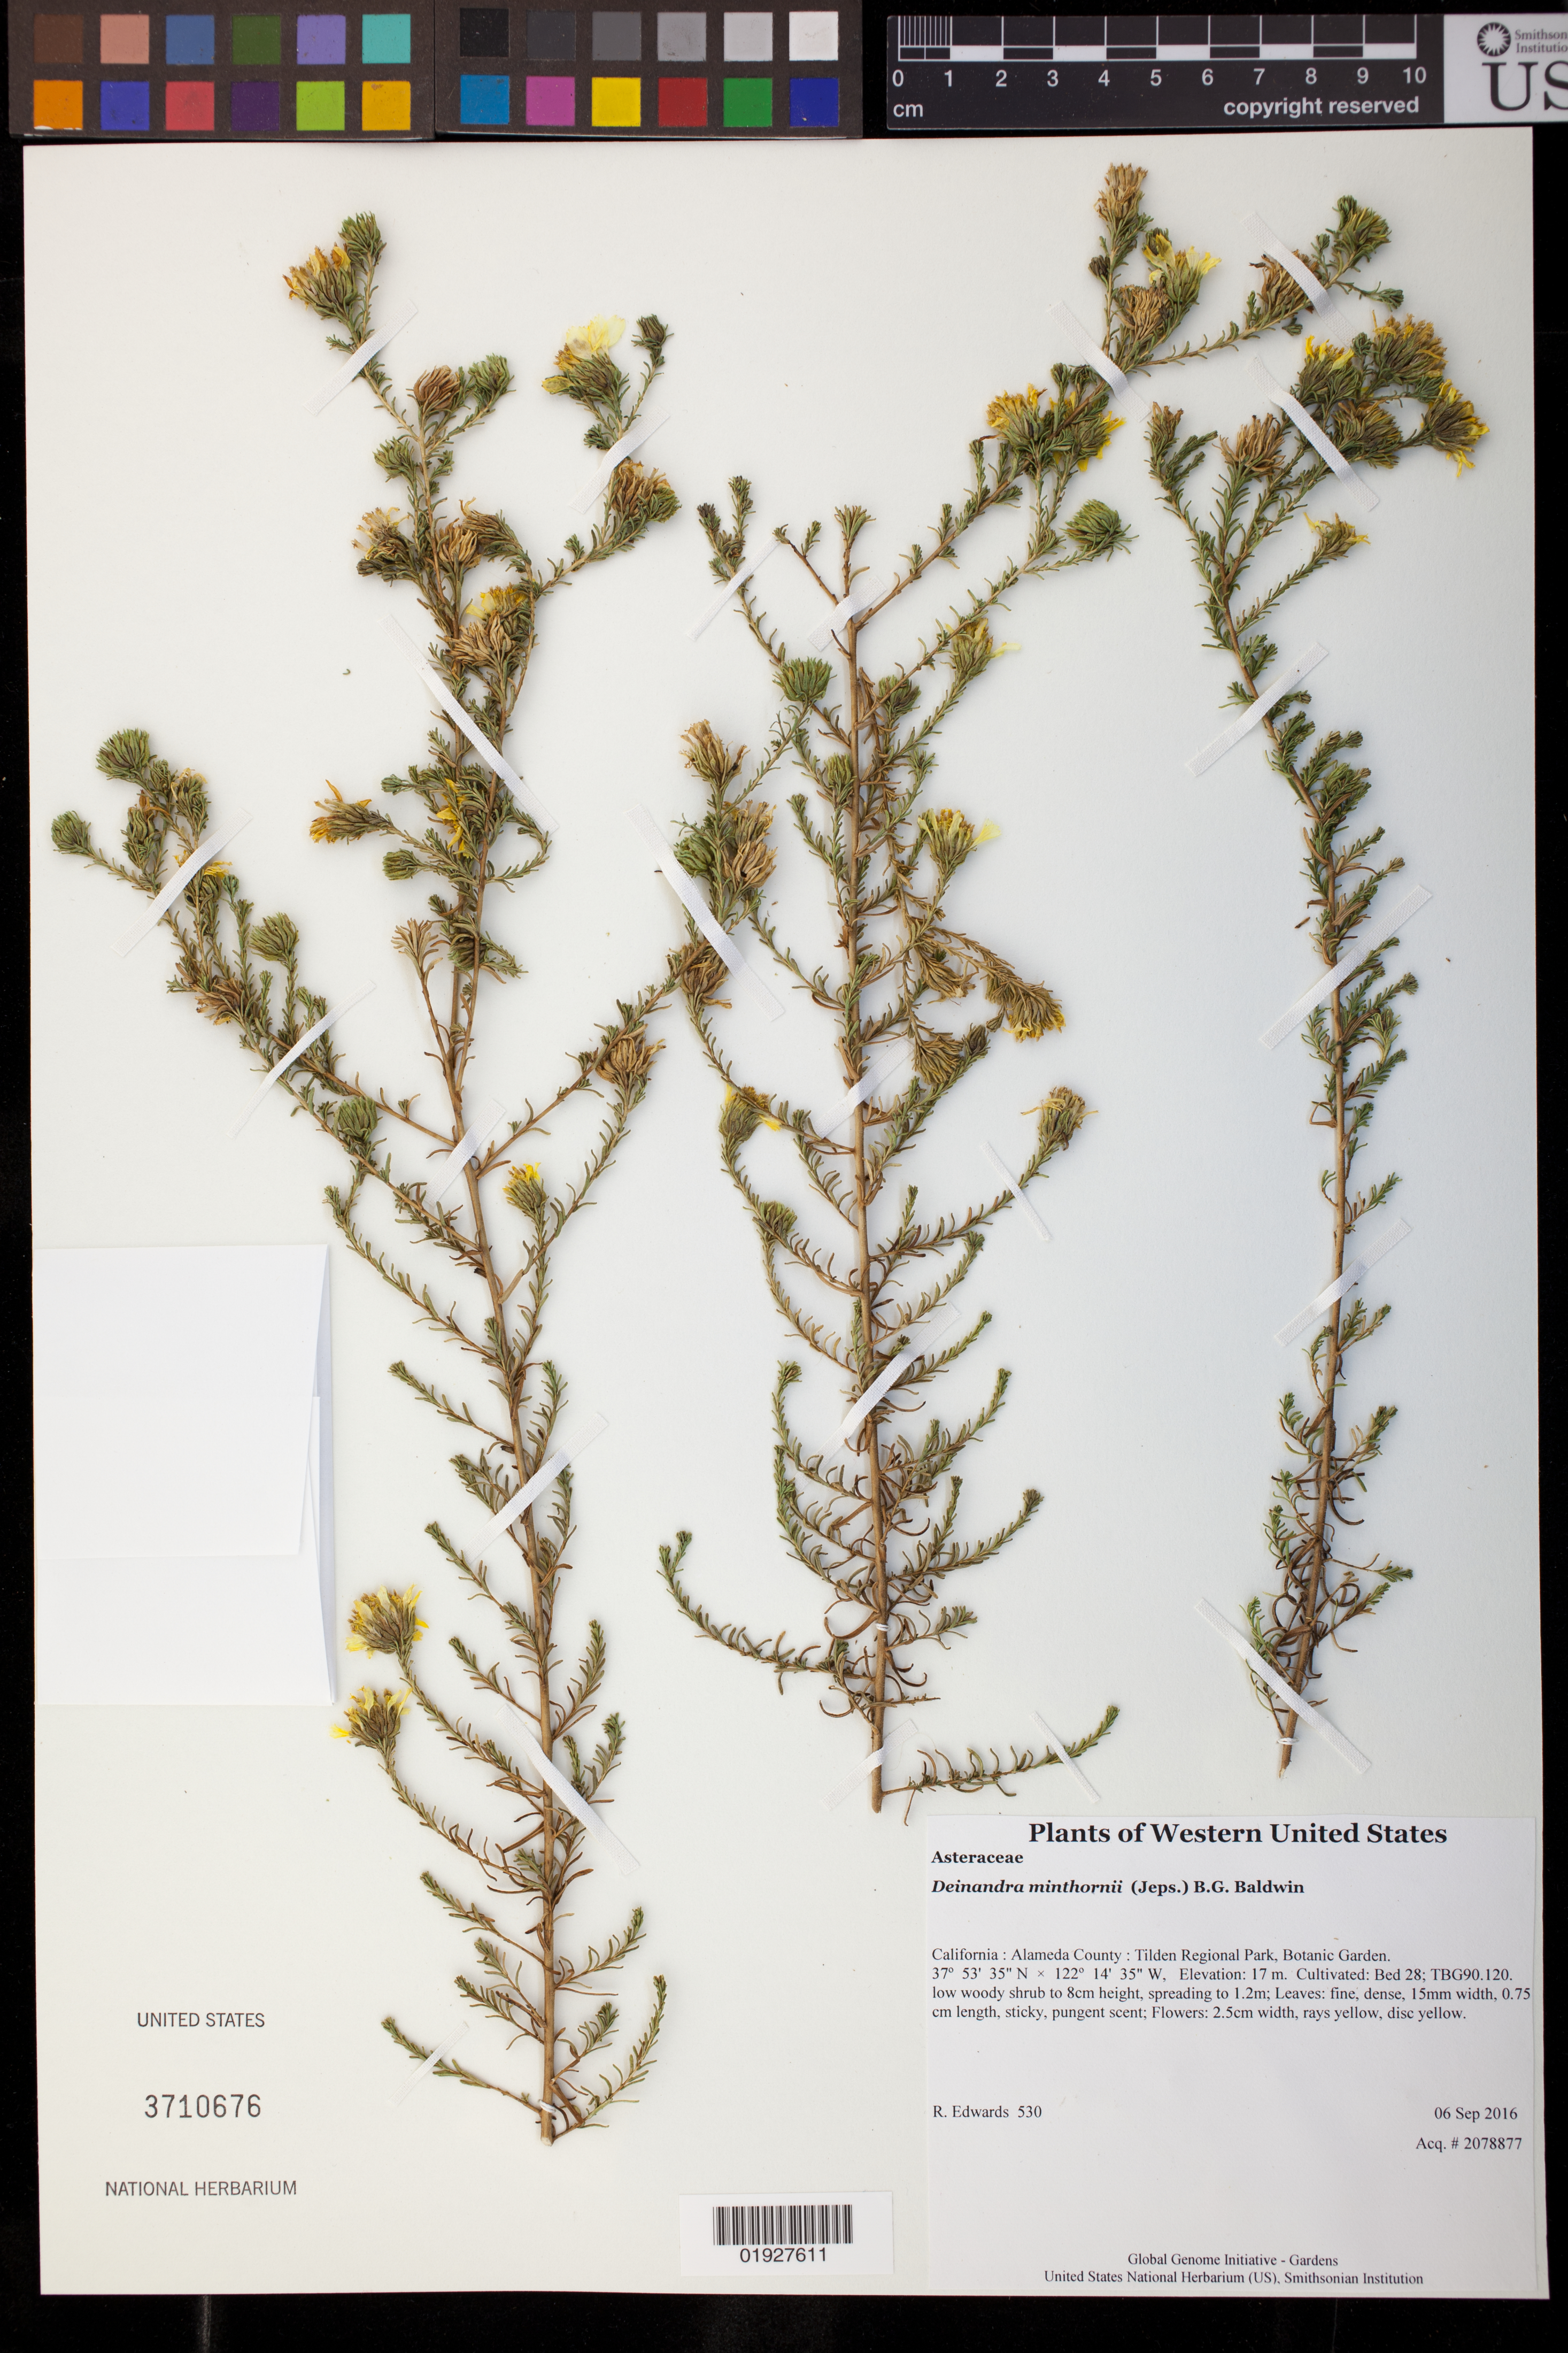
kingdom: Plantae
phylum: Tracheophyta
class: Magnoliopsida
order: Asterales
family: Asteraceae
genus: Deinandra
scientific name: Deinandra minthornii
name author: (Jeps.) B.G. Baldwin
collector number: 530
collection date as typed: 6 September 2016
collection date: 2016-09-06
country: United States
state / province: California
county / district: Alameda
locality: Tilden Regional Park, Botanic Garden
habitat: Cultivated: Bed 28; TBG90.120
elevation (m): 16.9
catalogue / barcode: US 3710676